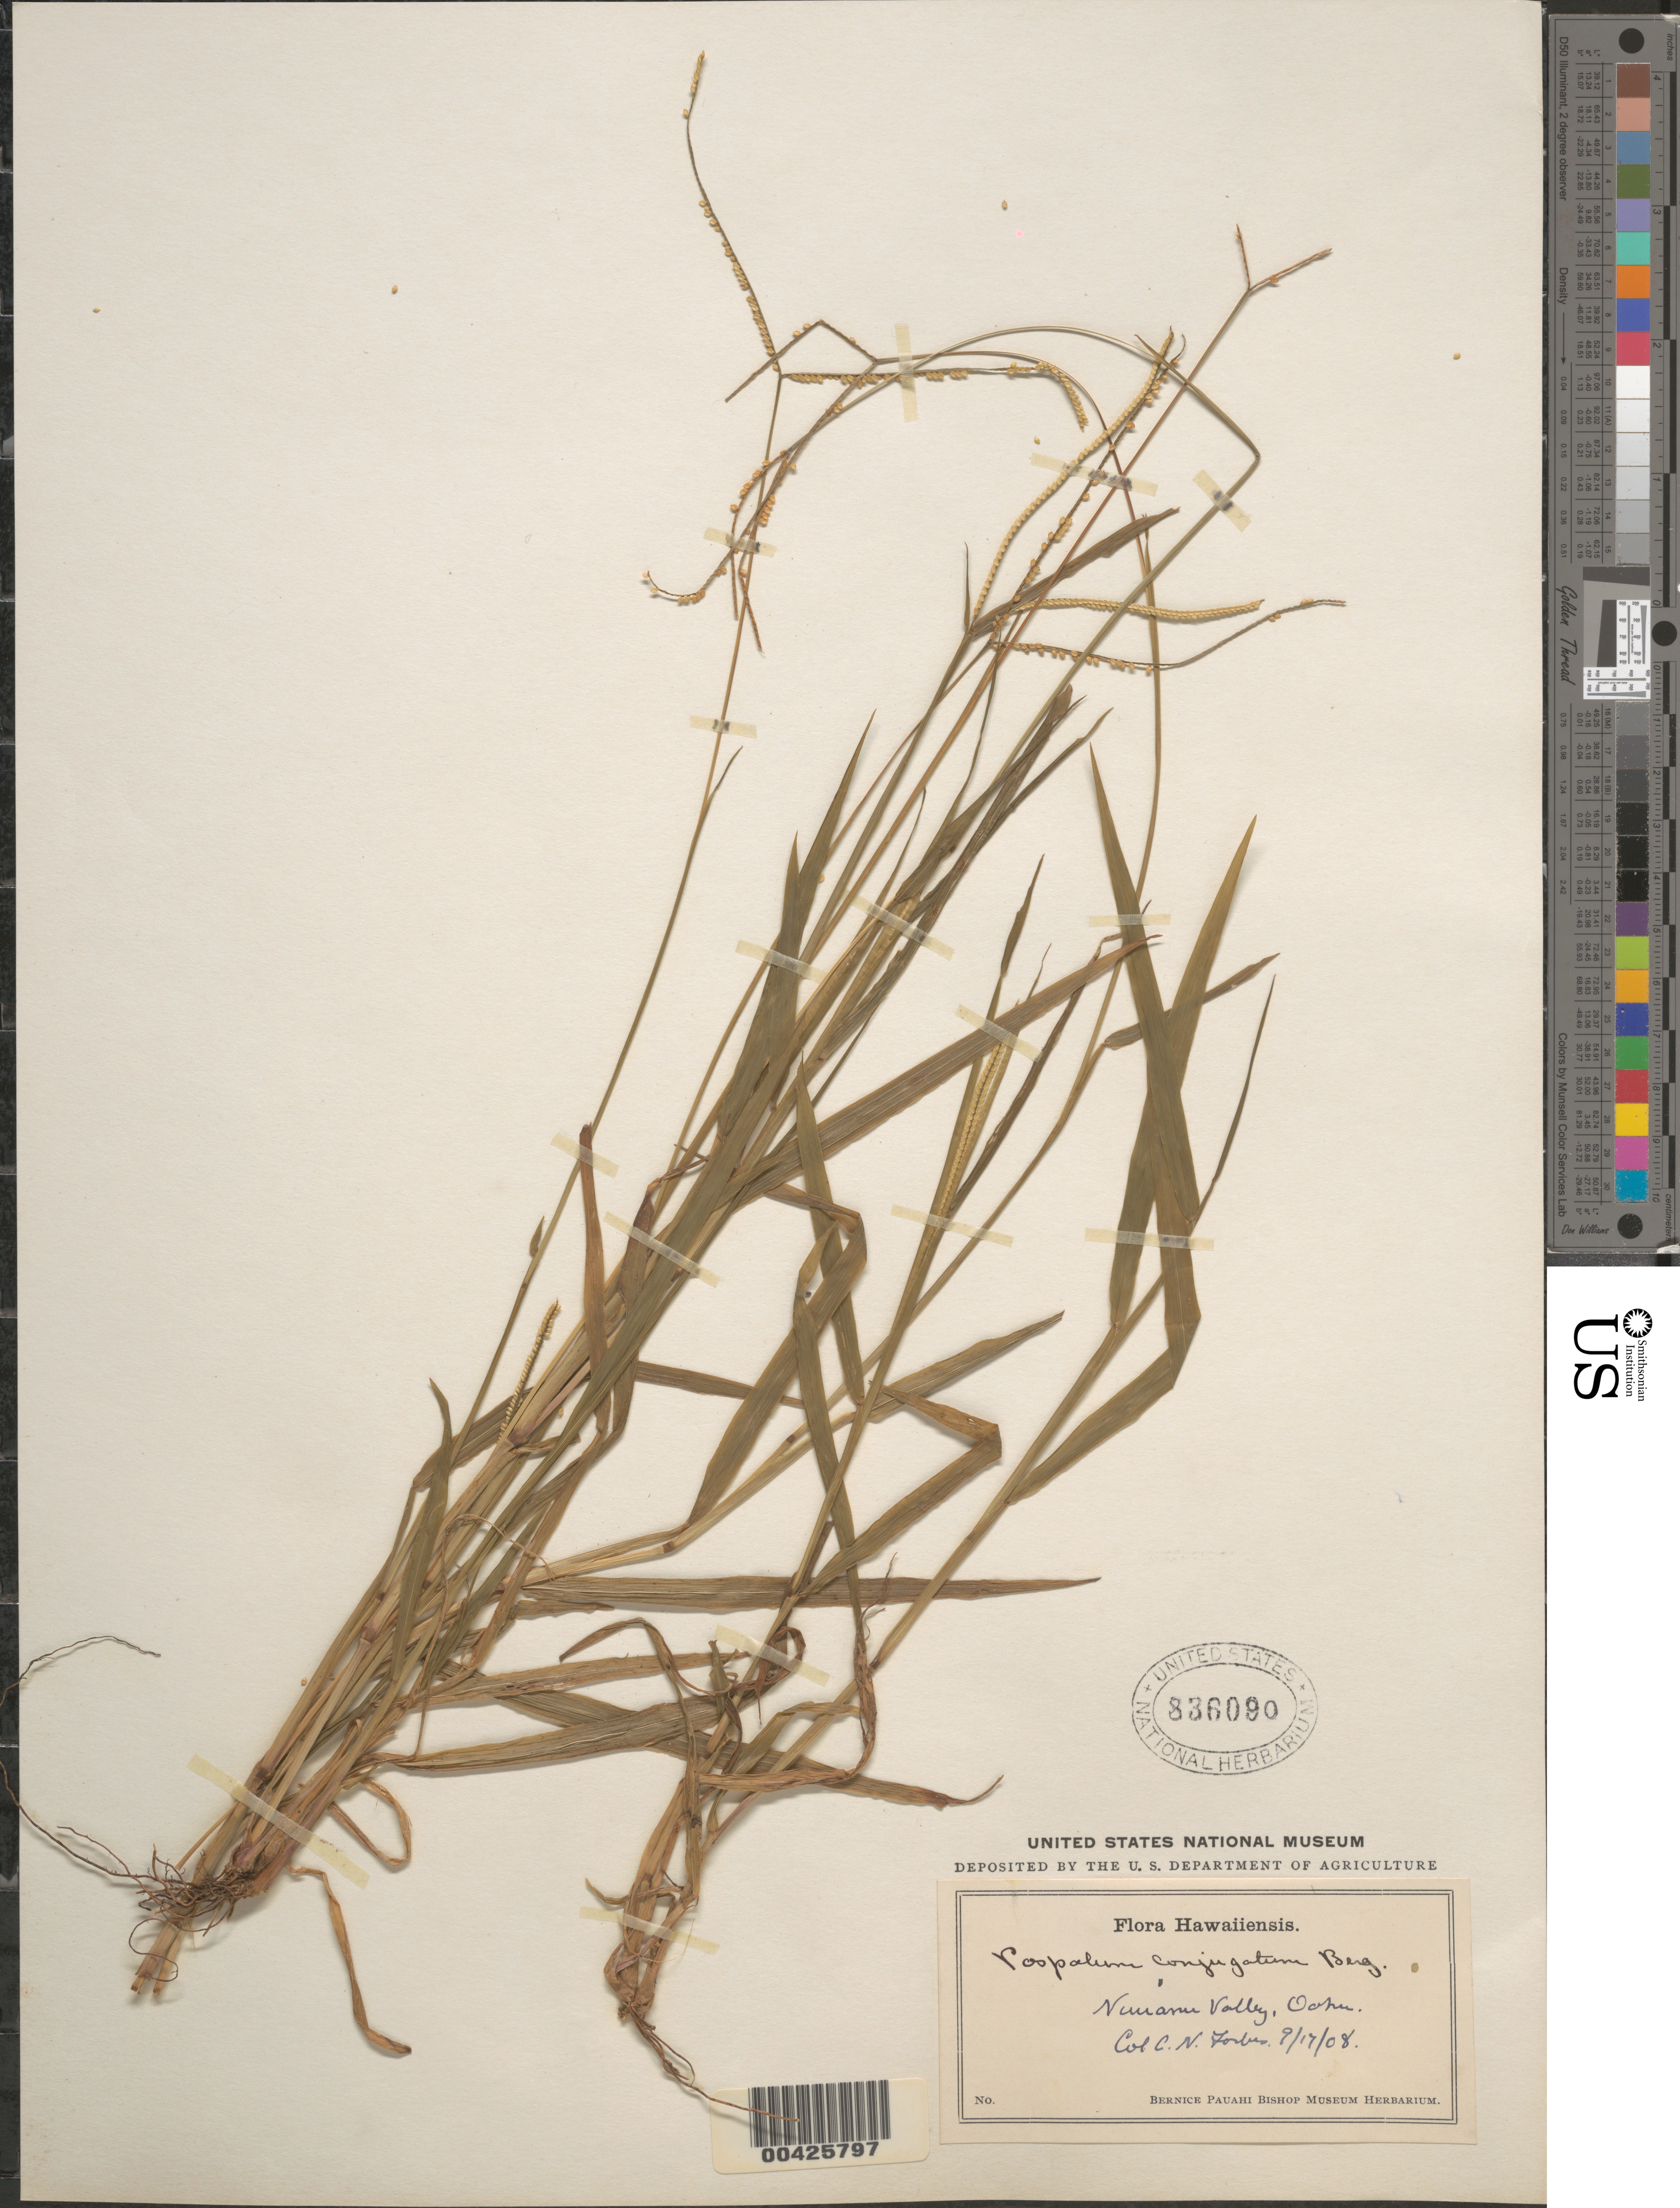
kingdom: Plantae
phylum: Tracheophyta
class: Liliopsida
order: Poales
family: Poaceae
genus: Paspalum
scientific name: Paspalum conjugatum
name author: P.J. Bergius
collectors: C. N. Forbes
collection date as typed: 17 Sep 1908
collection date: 1908-09-17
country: United States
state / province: Hawaii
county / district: Honolulu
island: Oahu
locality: Nuuanu Valley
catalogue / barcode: US 836090